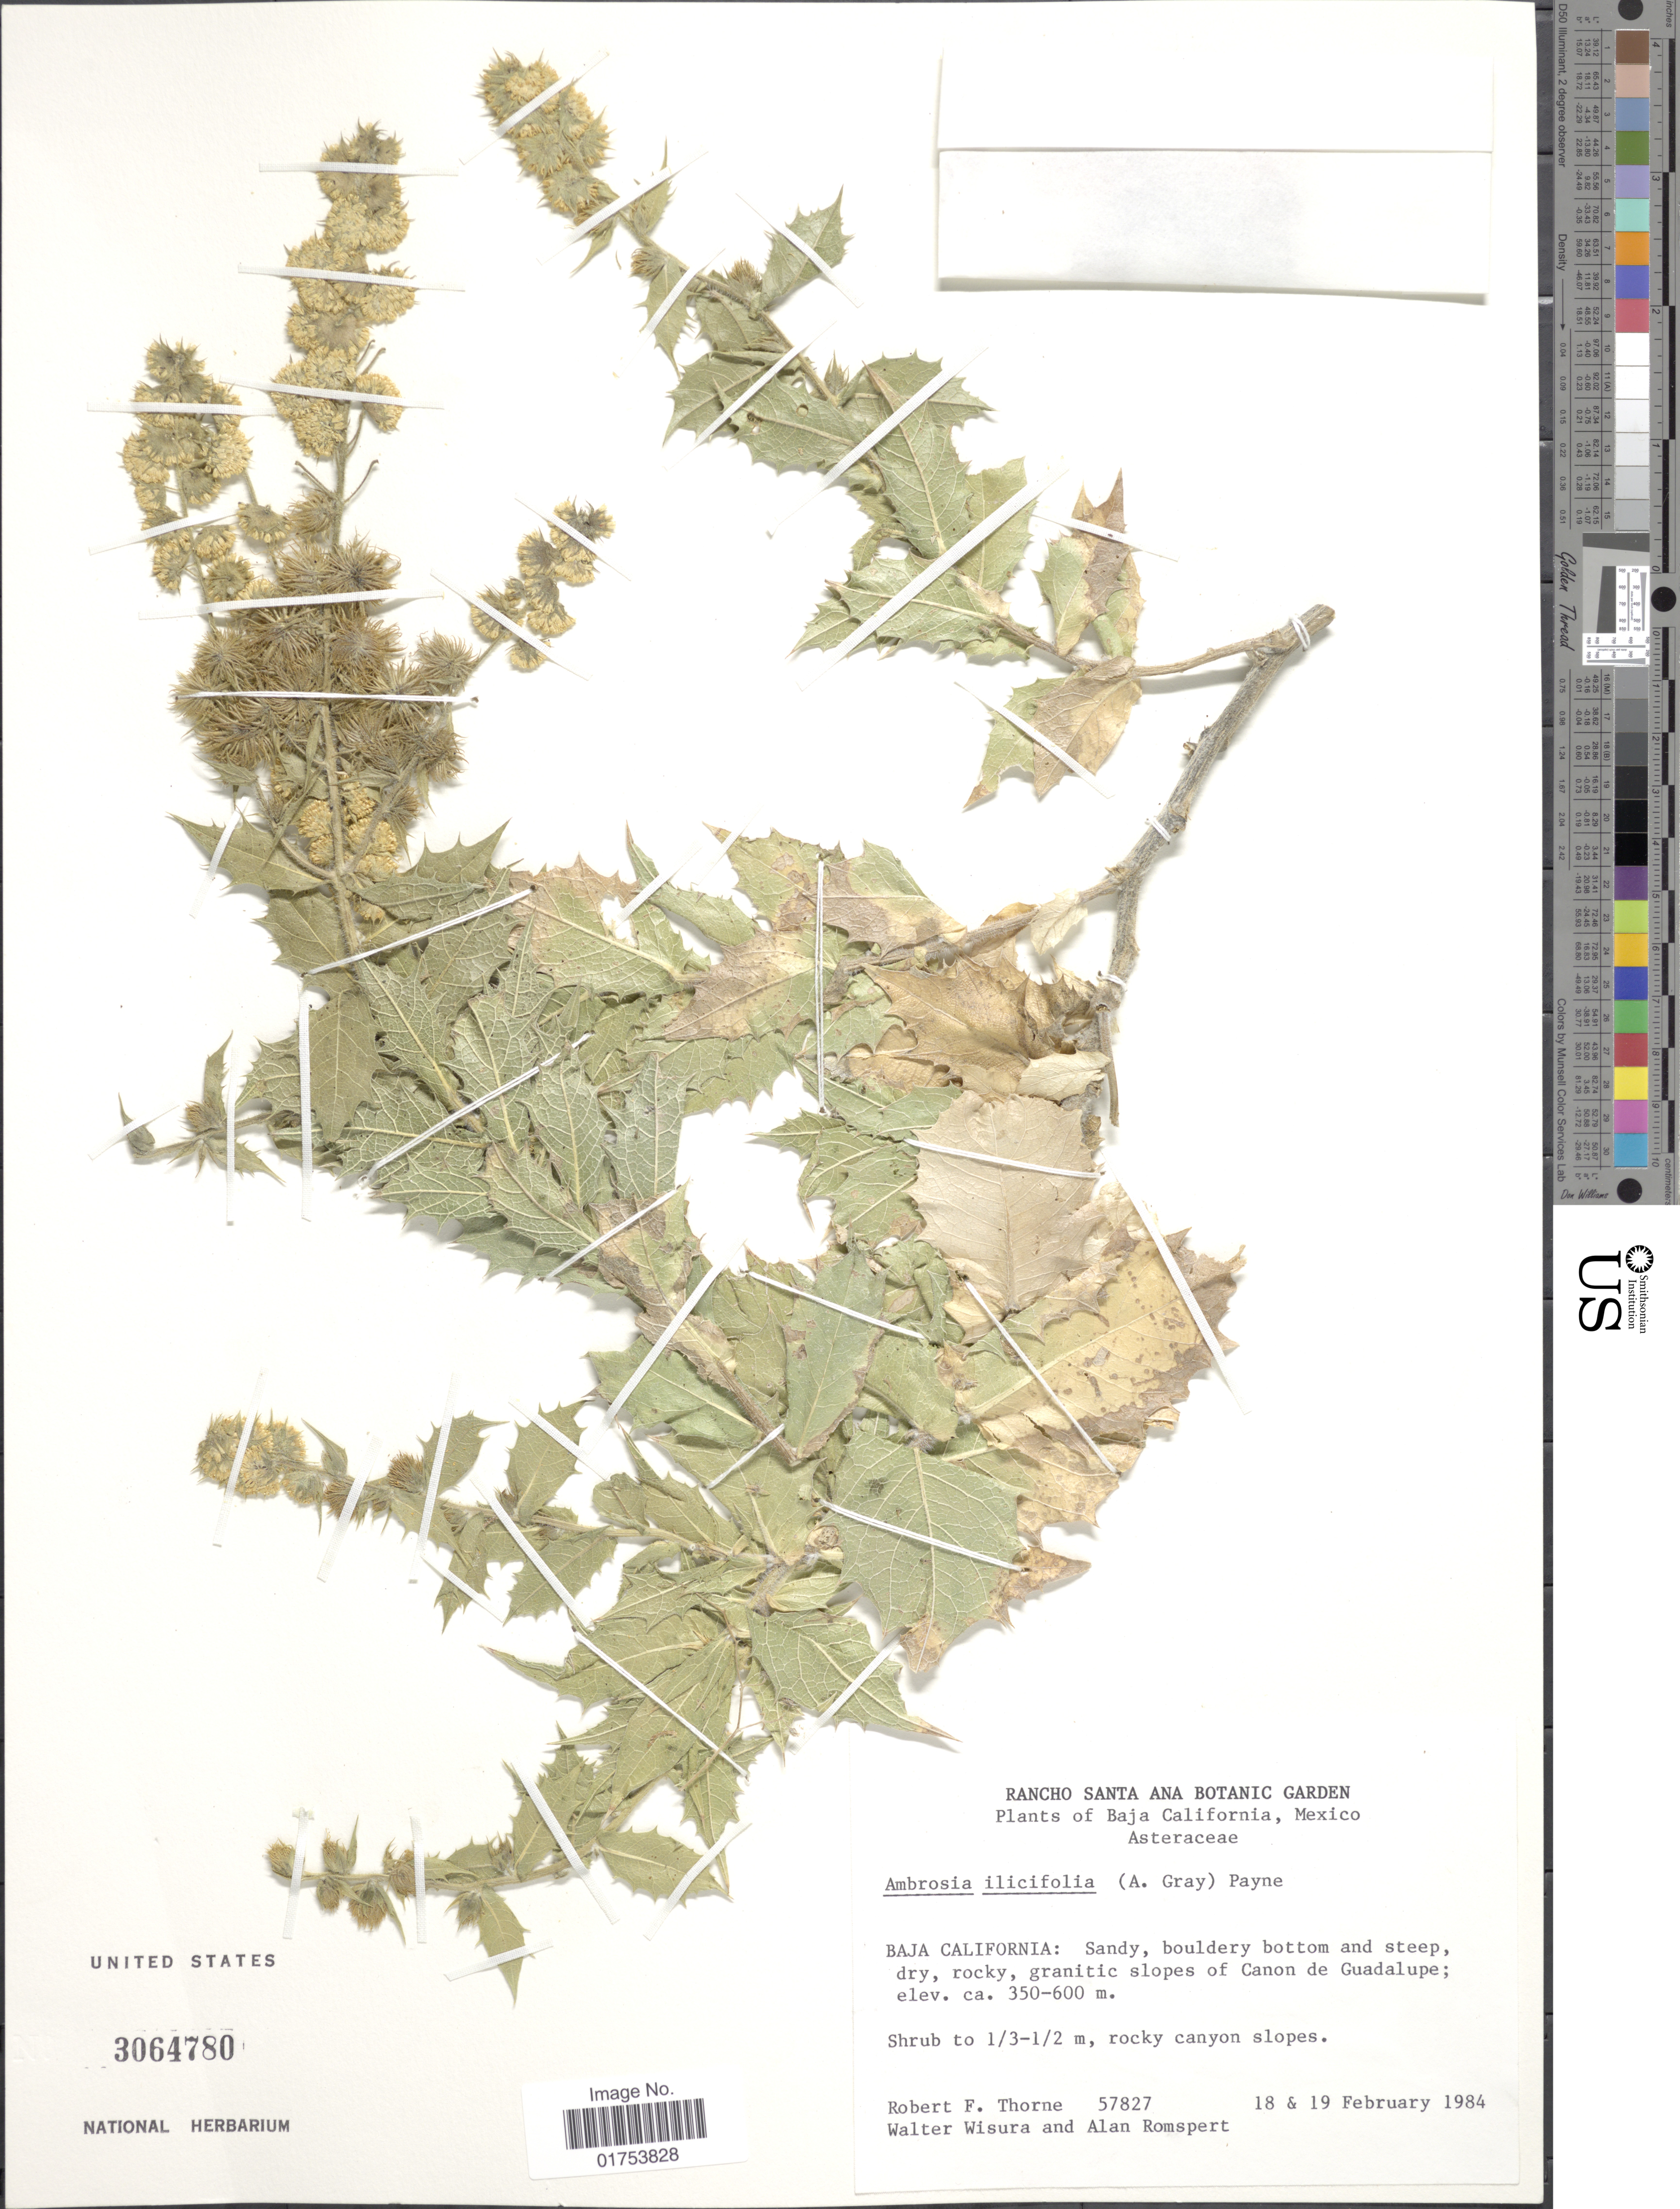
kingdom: Plantae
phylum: Tracheophyta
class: Magnoliopsida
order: Asterales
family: Asteraceae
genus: Ambrosia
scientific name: Ambrosia ilicifolia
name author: (A. Gray) W.W.Payne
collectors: R. F. Thorne, W. Wisura & A. Romspert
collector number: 57827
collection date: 1984-02-18/1984-02-19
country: Mexico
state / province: Baja California Norte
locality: Sandy, bouldery bottom and steep, dry, rocky, granatic slopes of Canon de Guadalupe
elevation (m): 350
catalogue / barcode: US 3064780